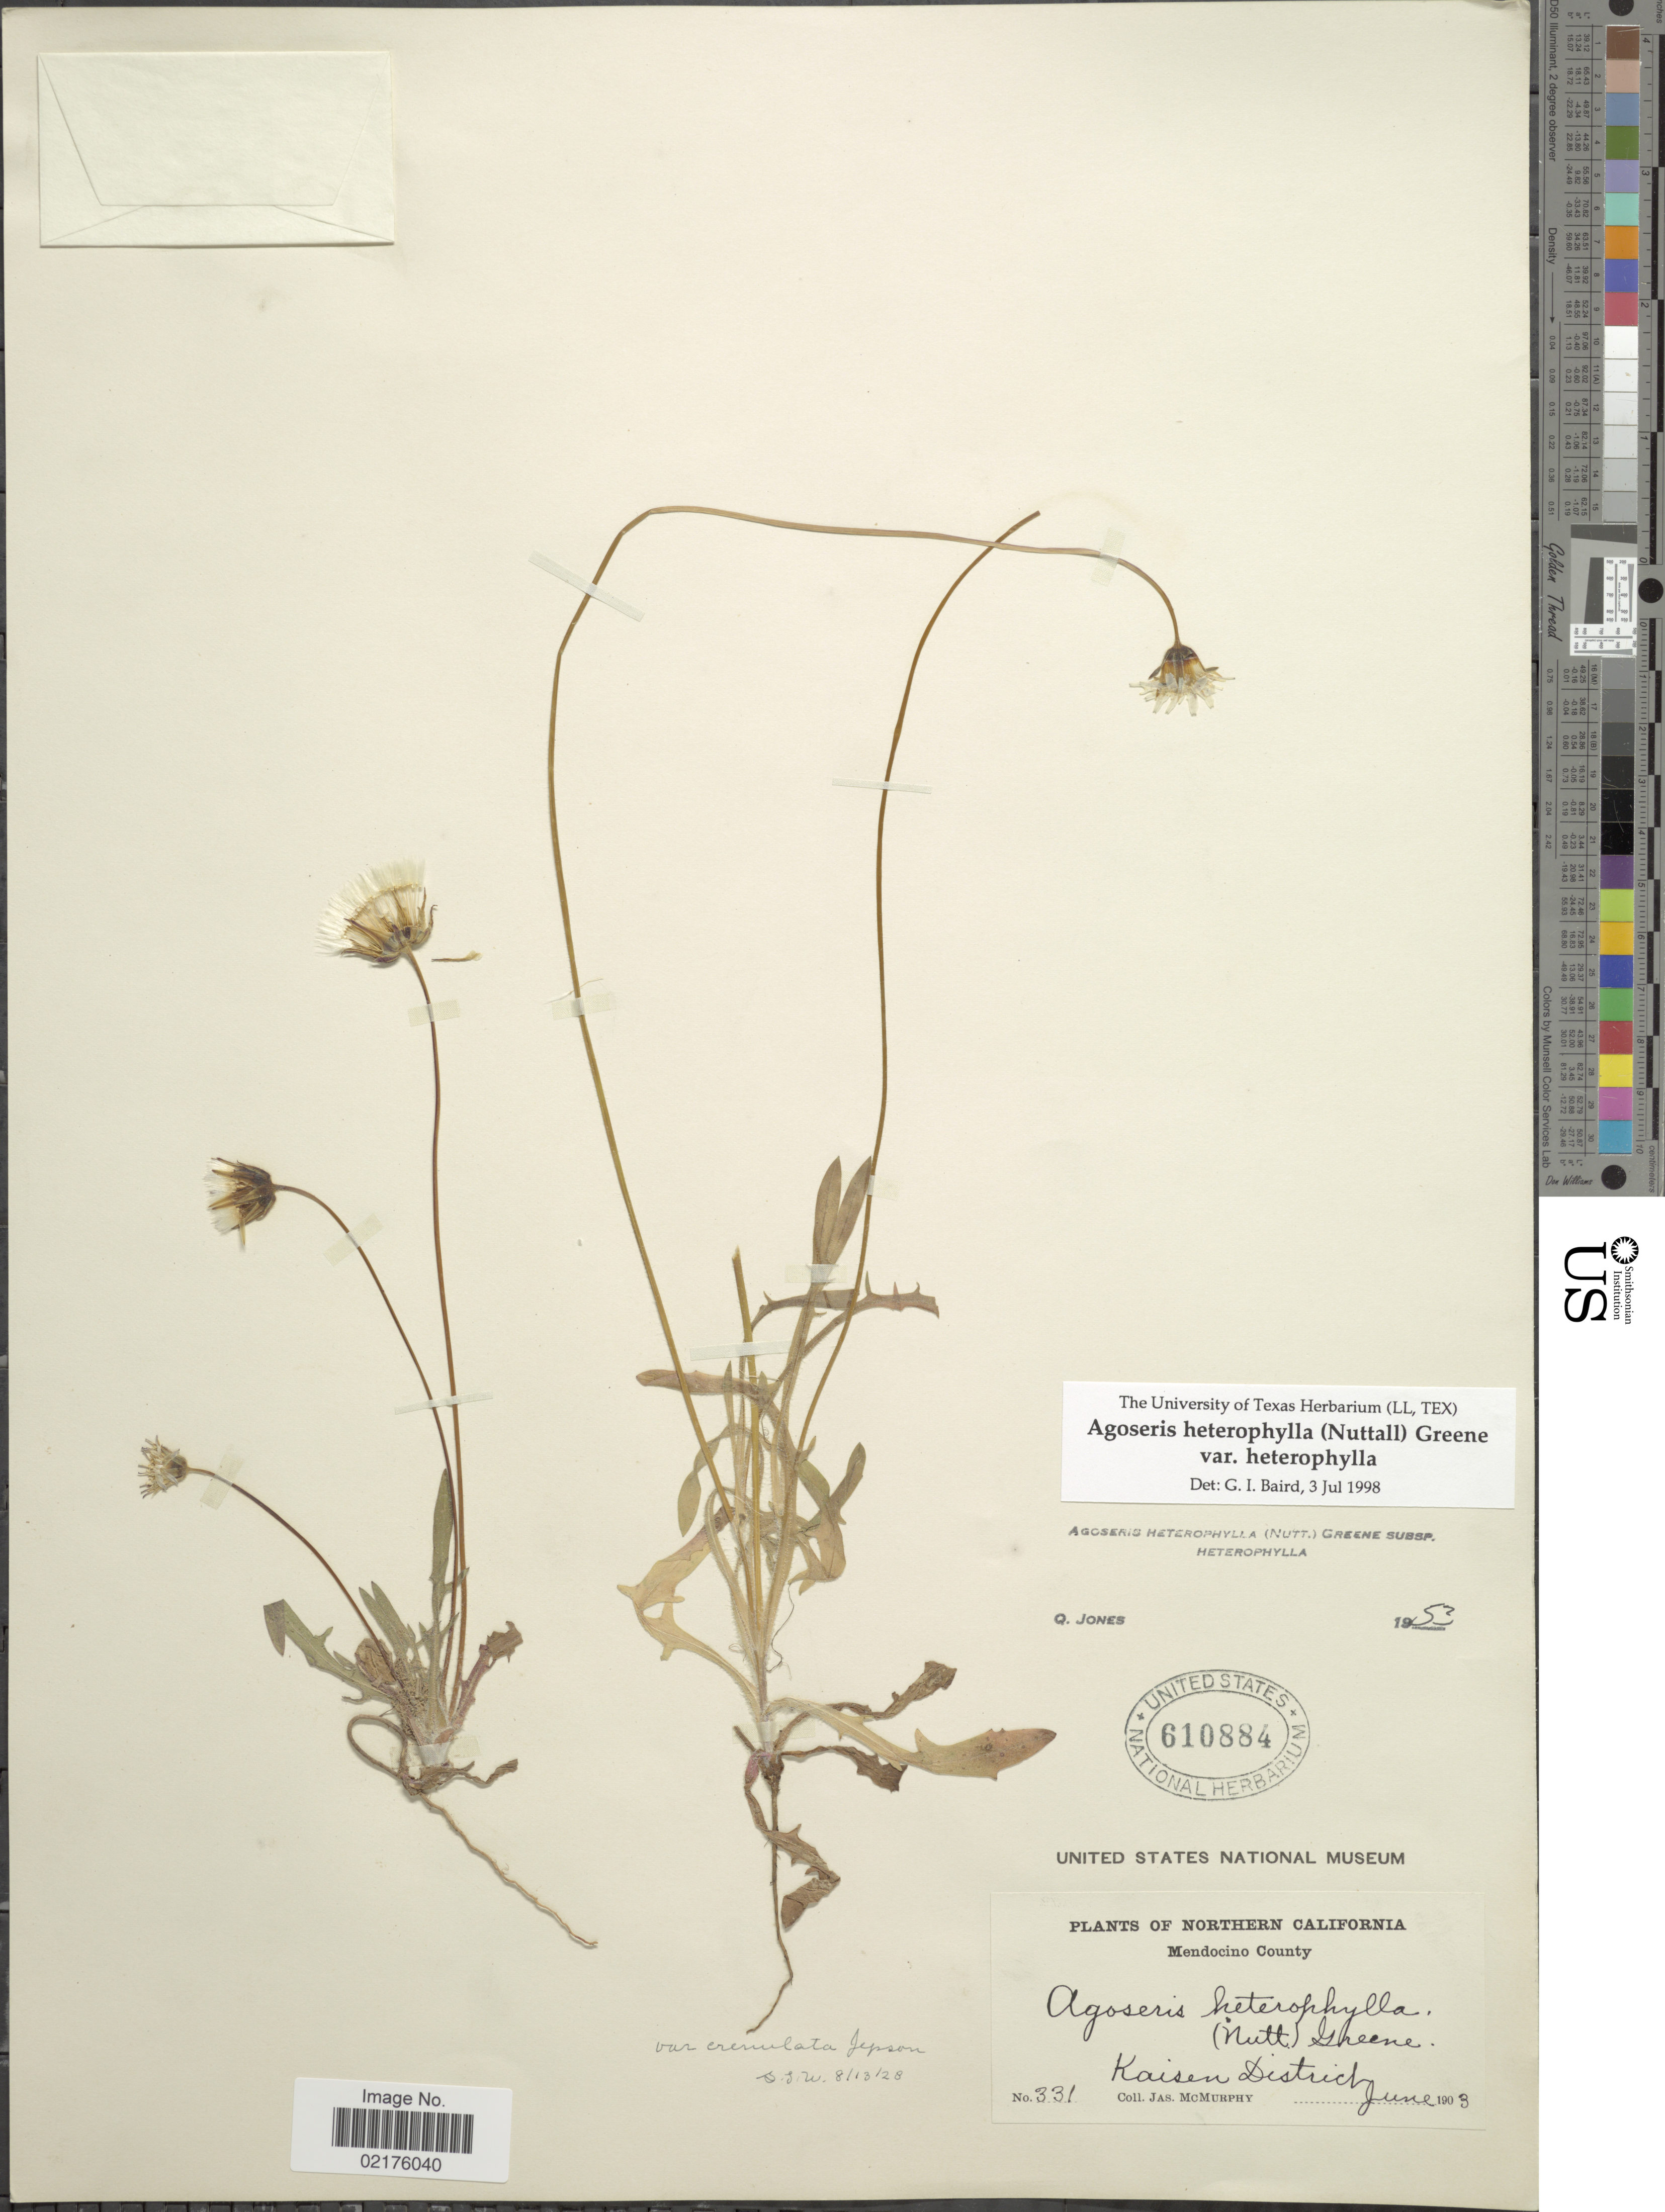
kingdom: Plantae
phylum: Tracheophyta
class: Magnoliopsida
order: Asterales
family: Asteraceae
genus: Agoseris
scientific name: Agoseris heterophylla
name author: (Nutt.) Greene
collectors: J. McMurphy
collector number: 331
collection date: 1903-06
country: United States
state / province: California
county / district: Mendocino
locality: Northern California, Mendocino County, Kaisen District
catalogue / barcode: US 610884